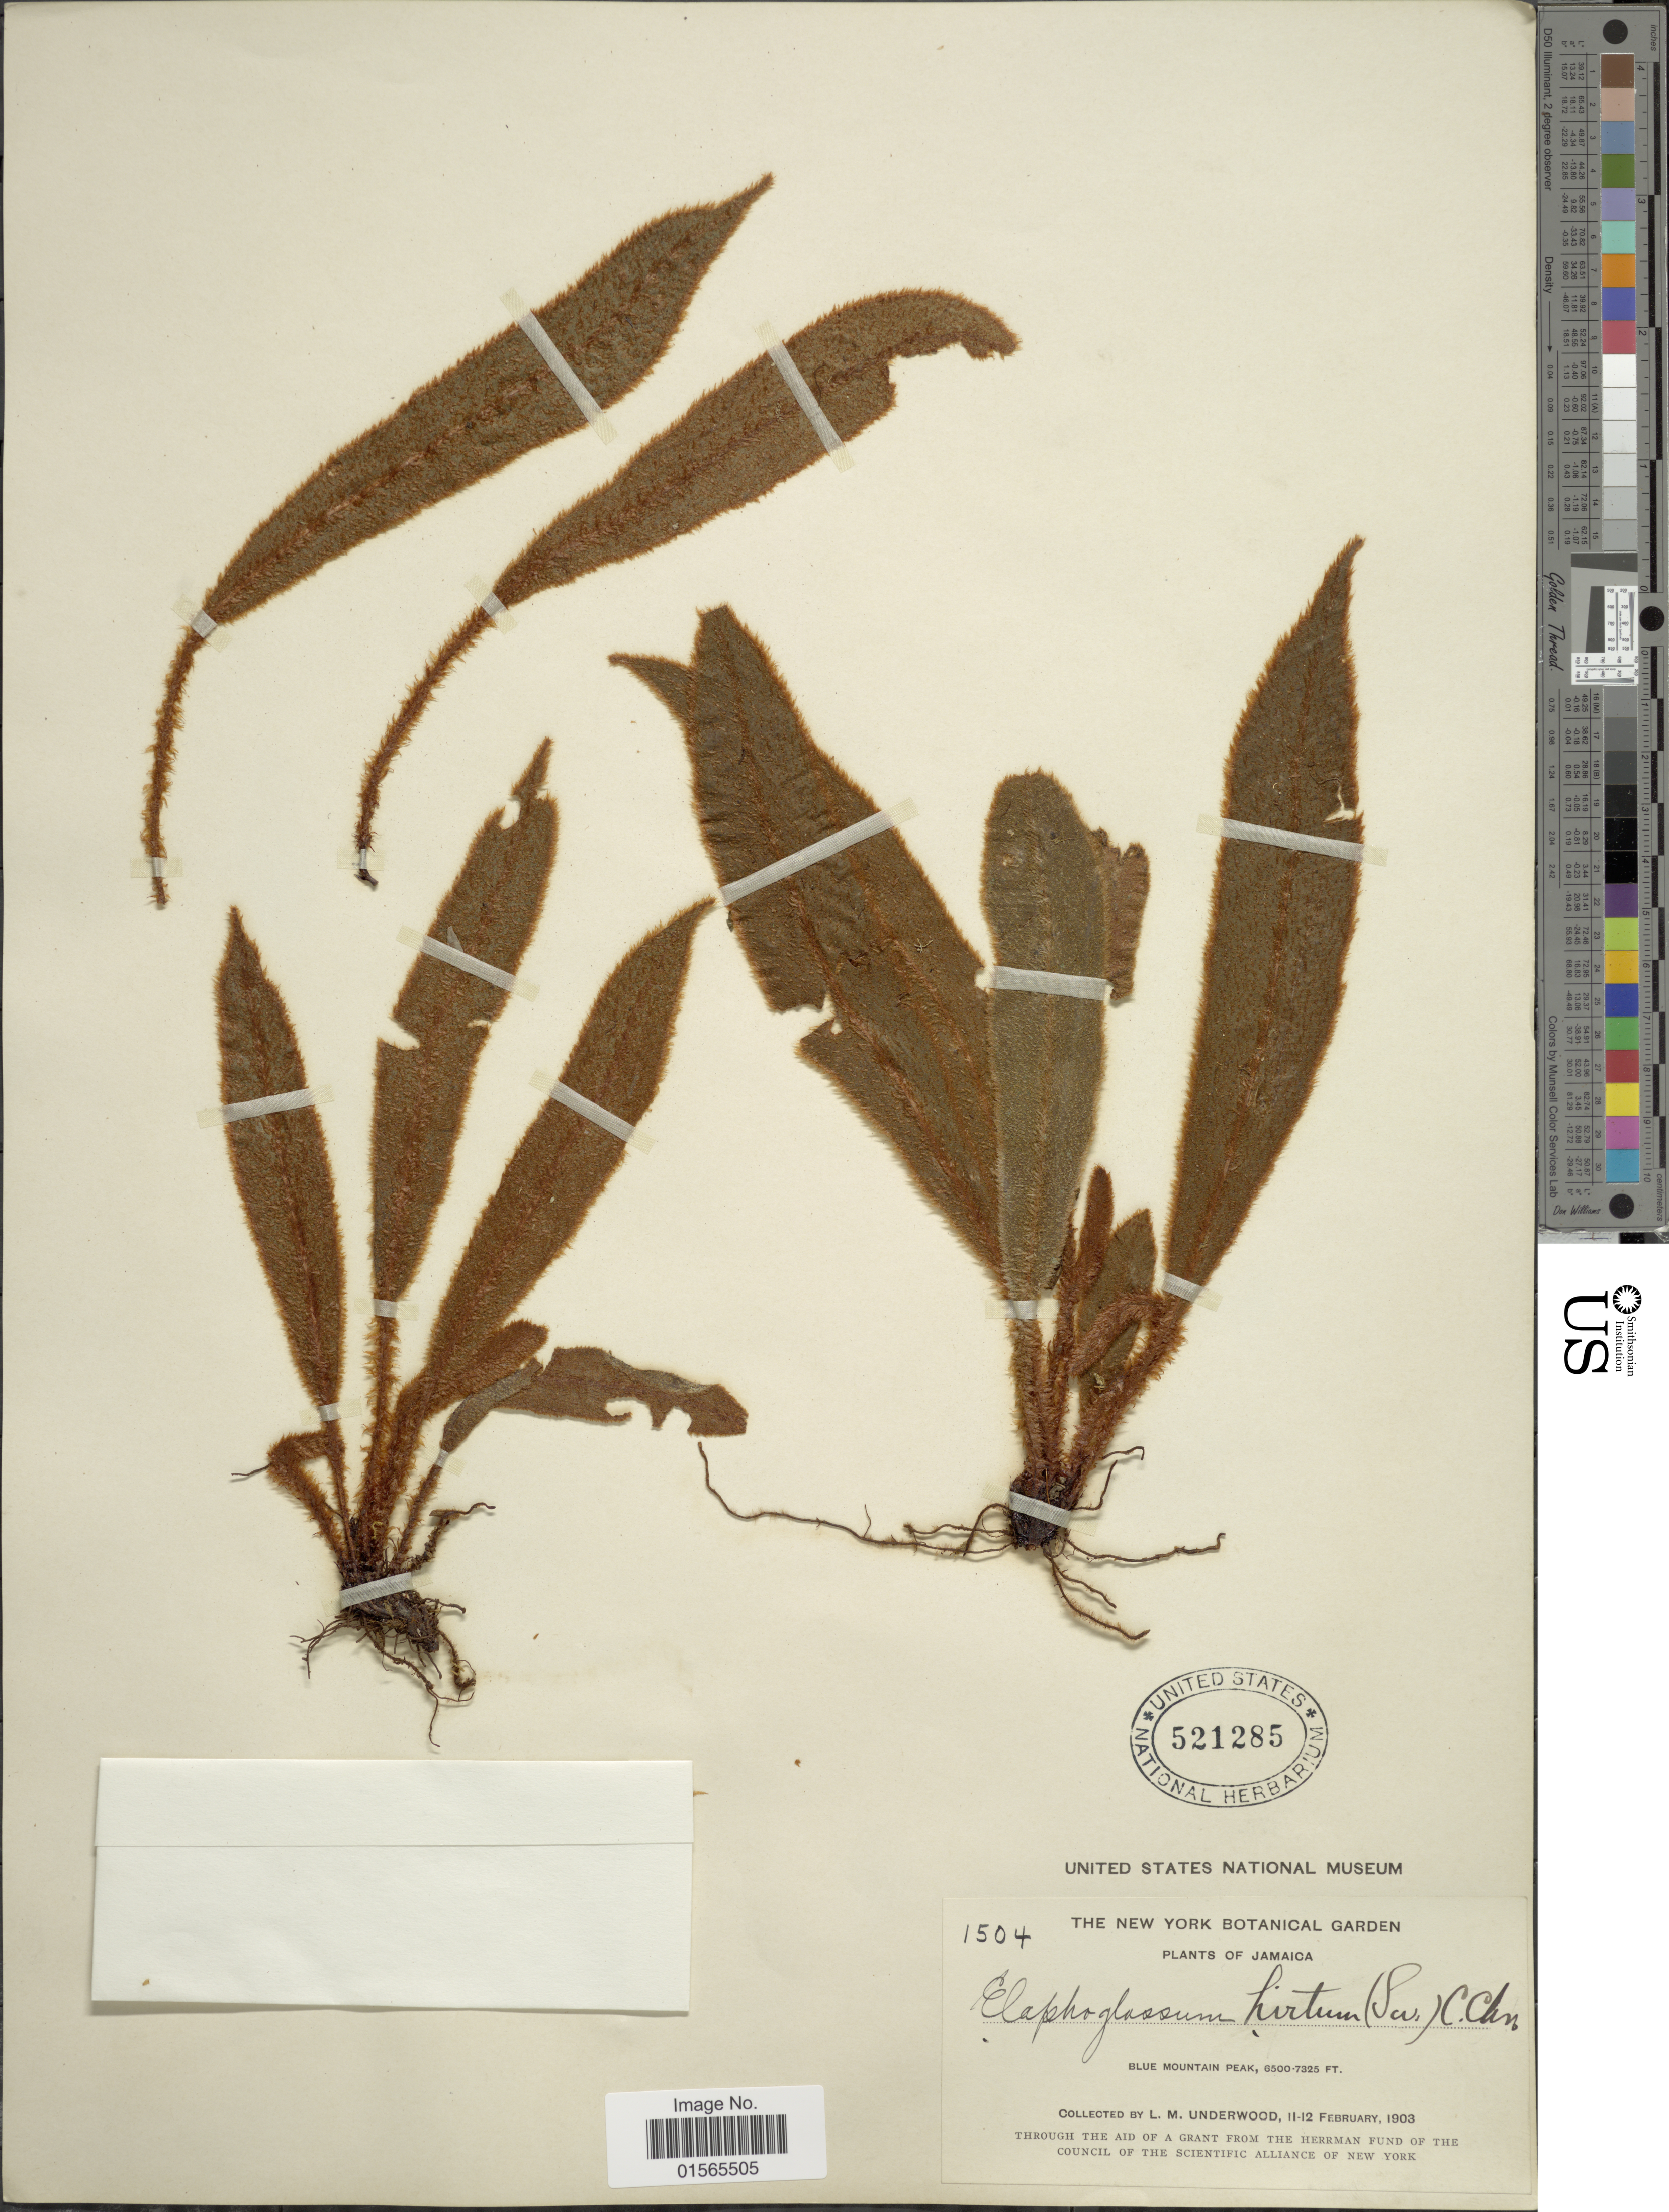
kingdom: Plantae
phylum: Tracheophyta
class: Polypodiopsida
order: Polypodiales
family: Dryopteridaceae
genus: Elaphoglossum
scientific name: Elaphoglossum hirtum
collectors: L. M. Underwood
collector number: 1504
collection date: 1903-02-11/1903-02-12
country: Jamaica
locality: Blue Mountain Peak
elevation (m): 1981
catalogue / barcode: US 521285